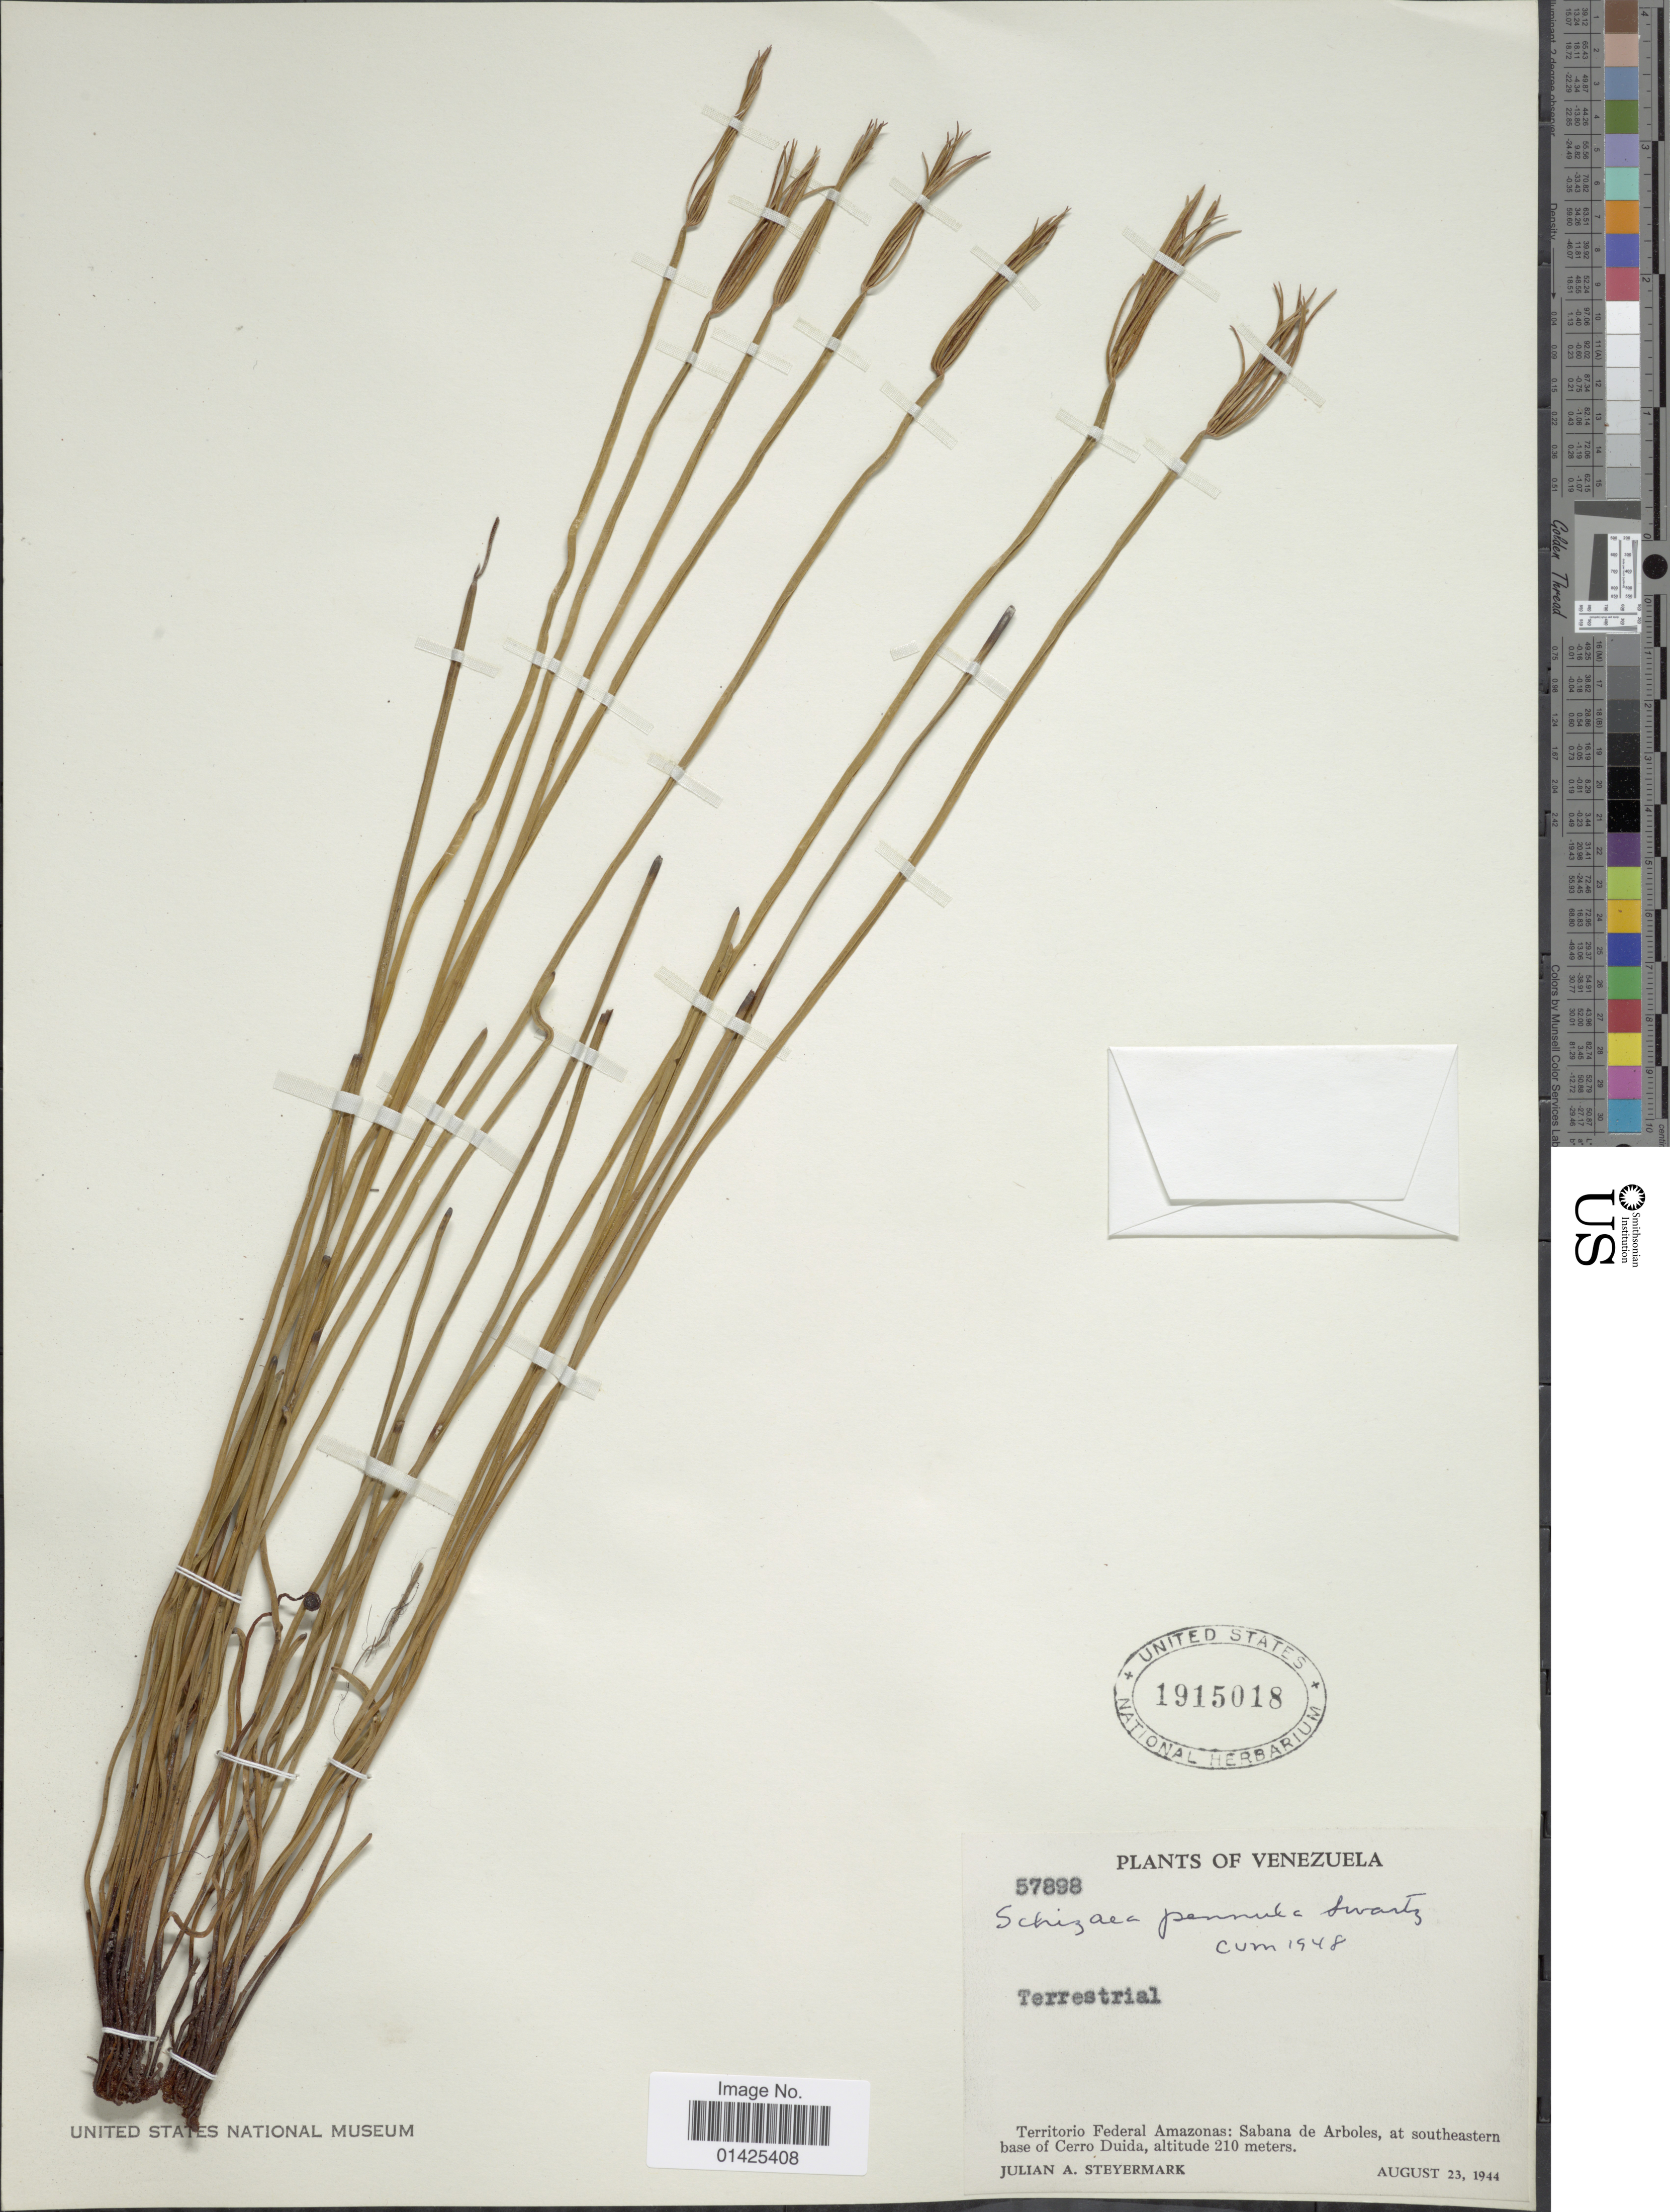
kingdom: Plantae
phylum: Tracheophyta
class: Polypodiopsida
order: Schizaeales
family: Schizaeaceae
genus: Actinostachys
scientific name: Actinostachys pennula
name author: (Sw.) Hook.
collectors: J. Steyermark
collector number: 57898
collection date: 1944-08-23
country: Venezuela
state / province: Amazonas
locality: Territorio Federal Amazonas, Sabana de Arboles, at southeastern base of Cerro Duida.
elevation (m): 210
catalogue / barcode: US 1915018